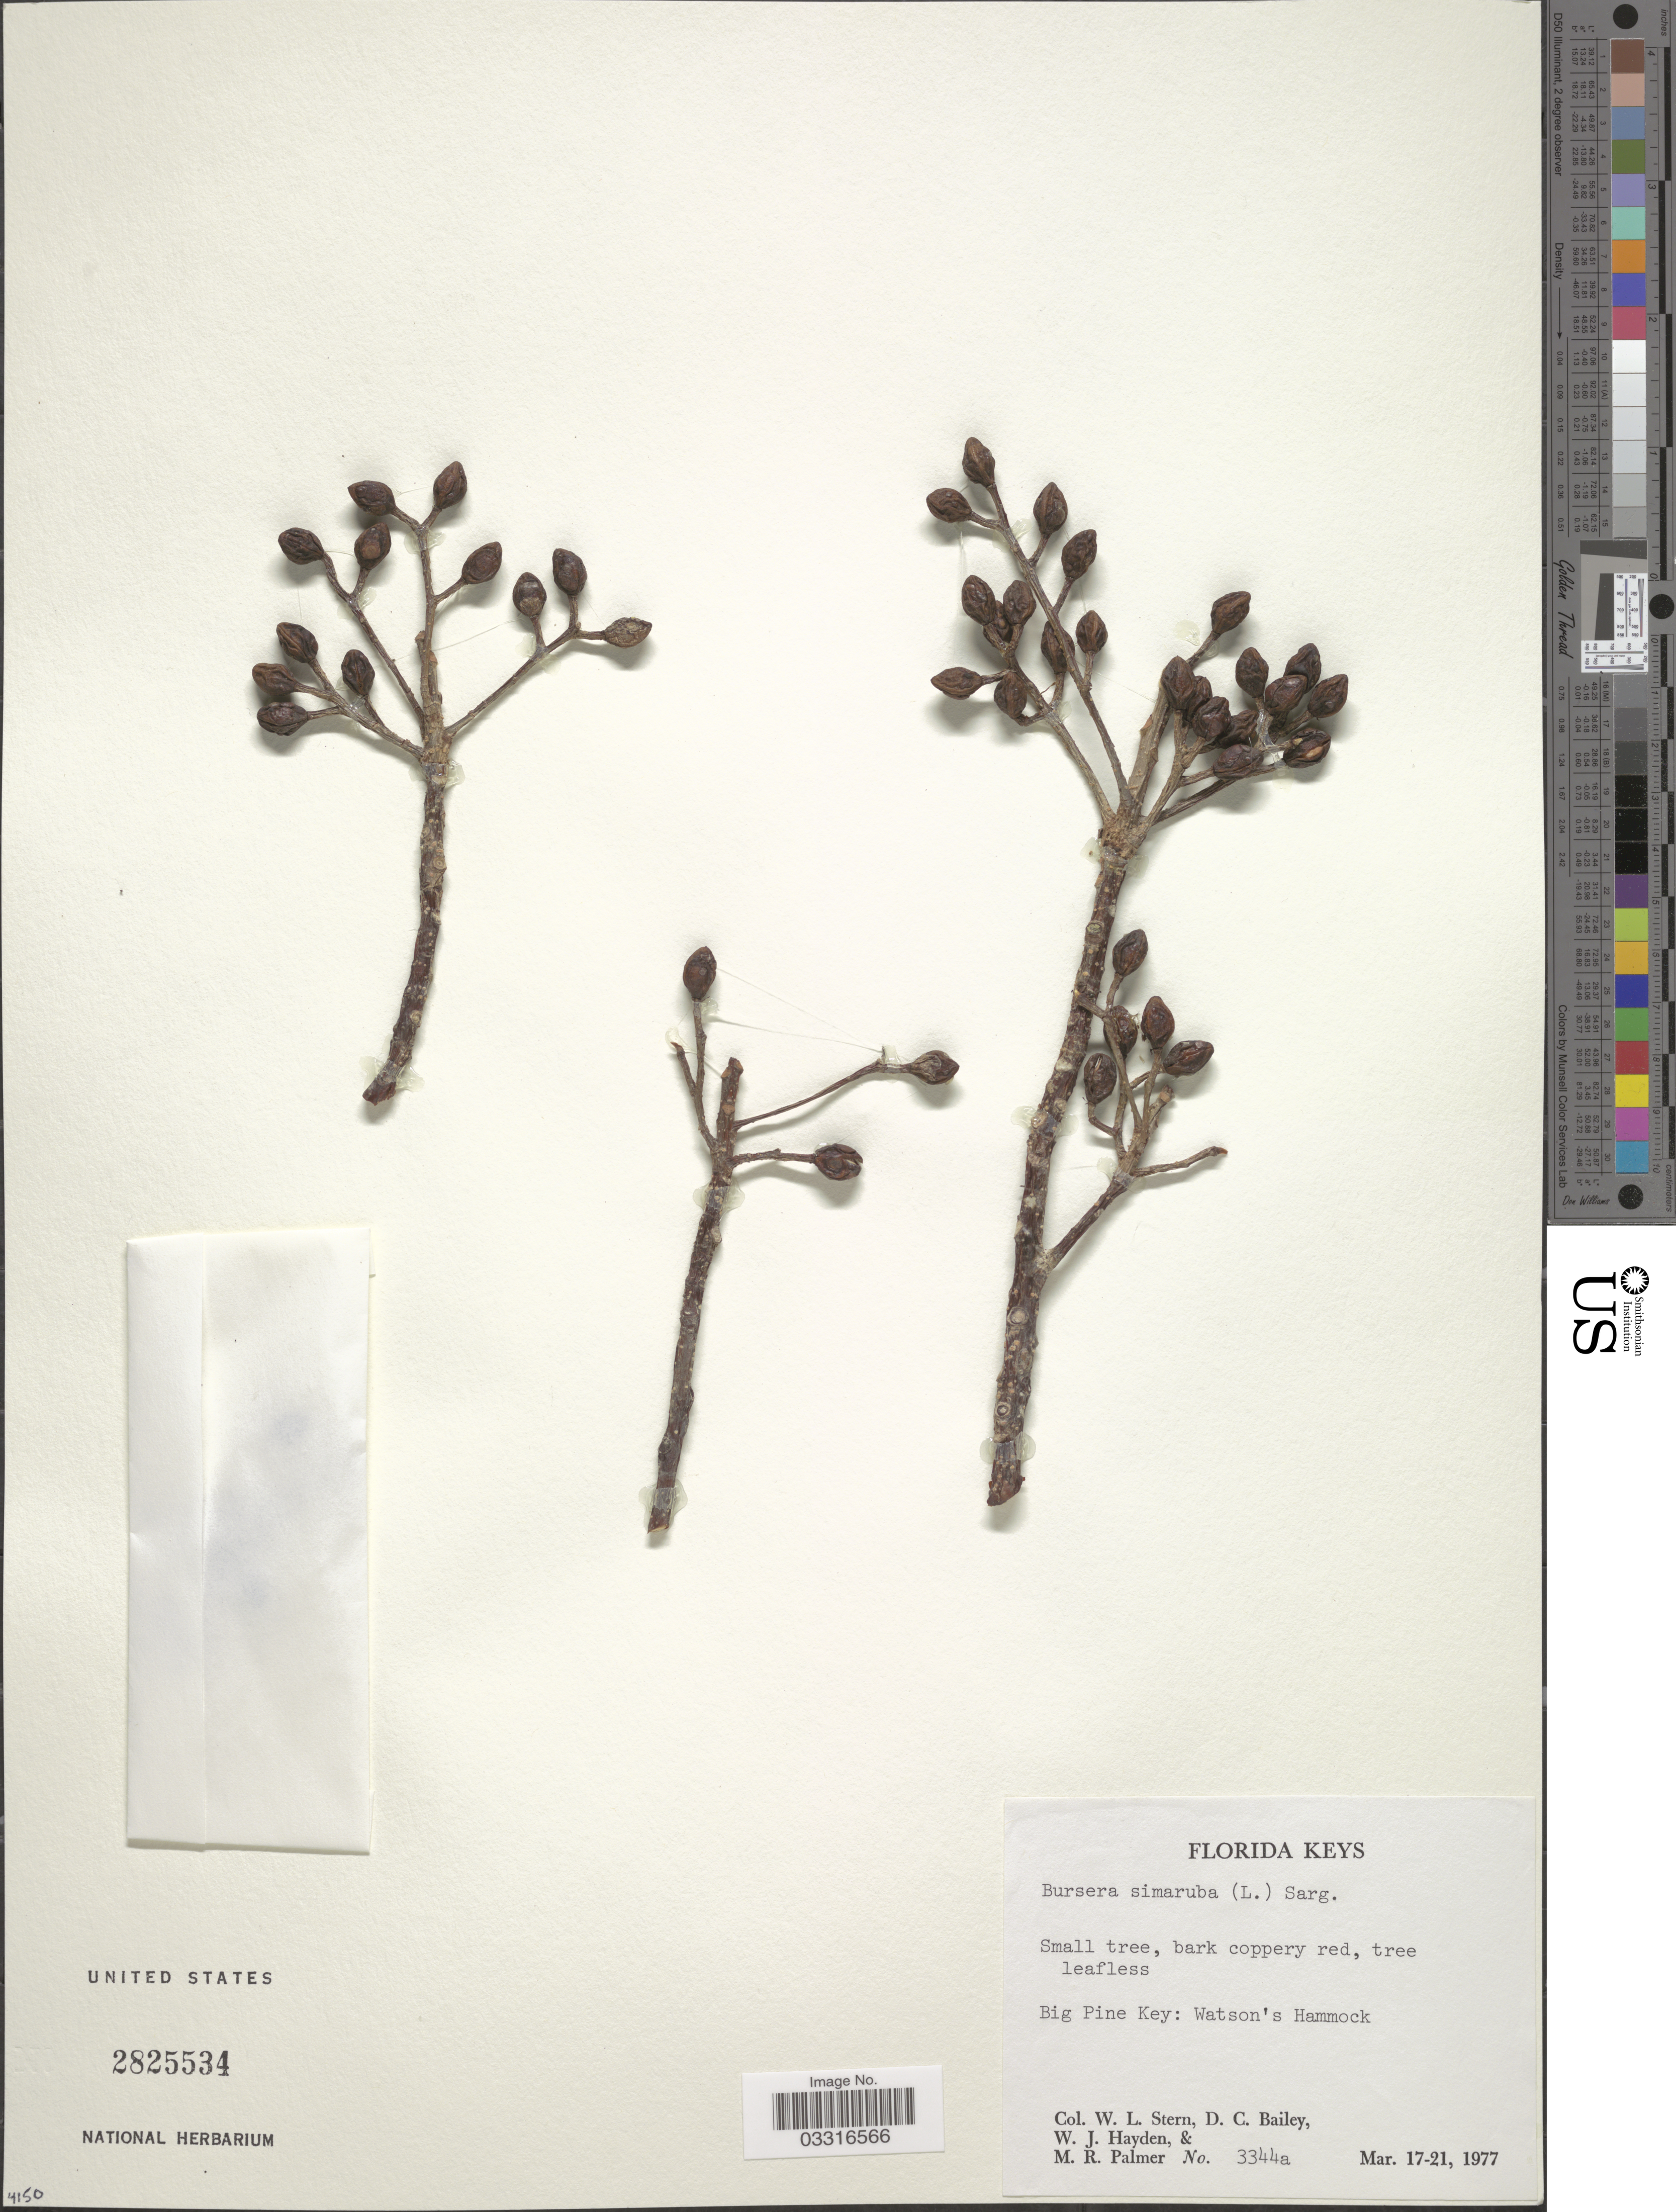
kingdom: Plantae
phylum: Tracheophyta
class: Magnoliopsida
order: Sapindales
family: Burseraceae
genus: Bursera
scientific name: Bursera simaruba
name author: (L.) Sarg.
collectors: W. L. Stern, D. C. Bailey, W. Hayden & M. R. Palmer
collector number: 3344a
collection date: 1977-03-17/1977-03-21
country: United States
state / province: Florida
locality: Big Pine Key: Watson's Hammock.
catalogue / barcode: US 2825534